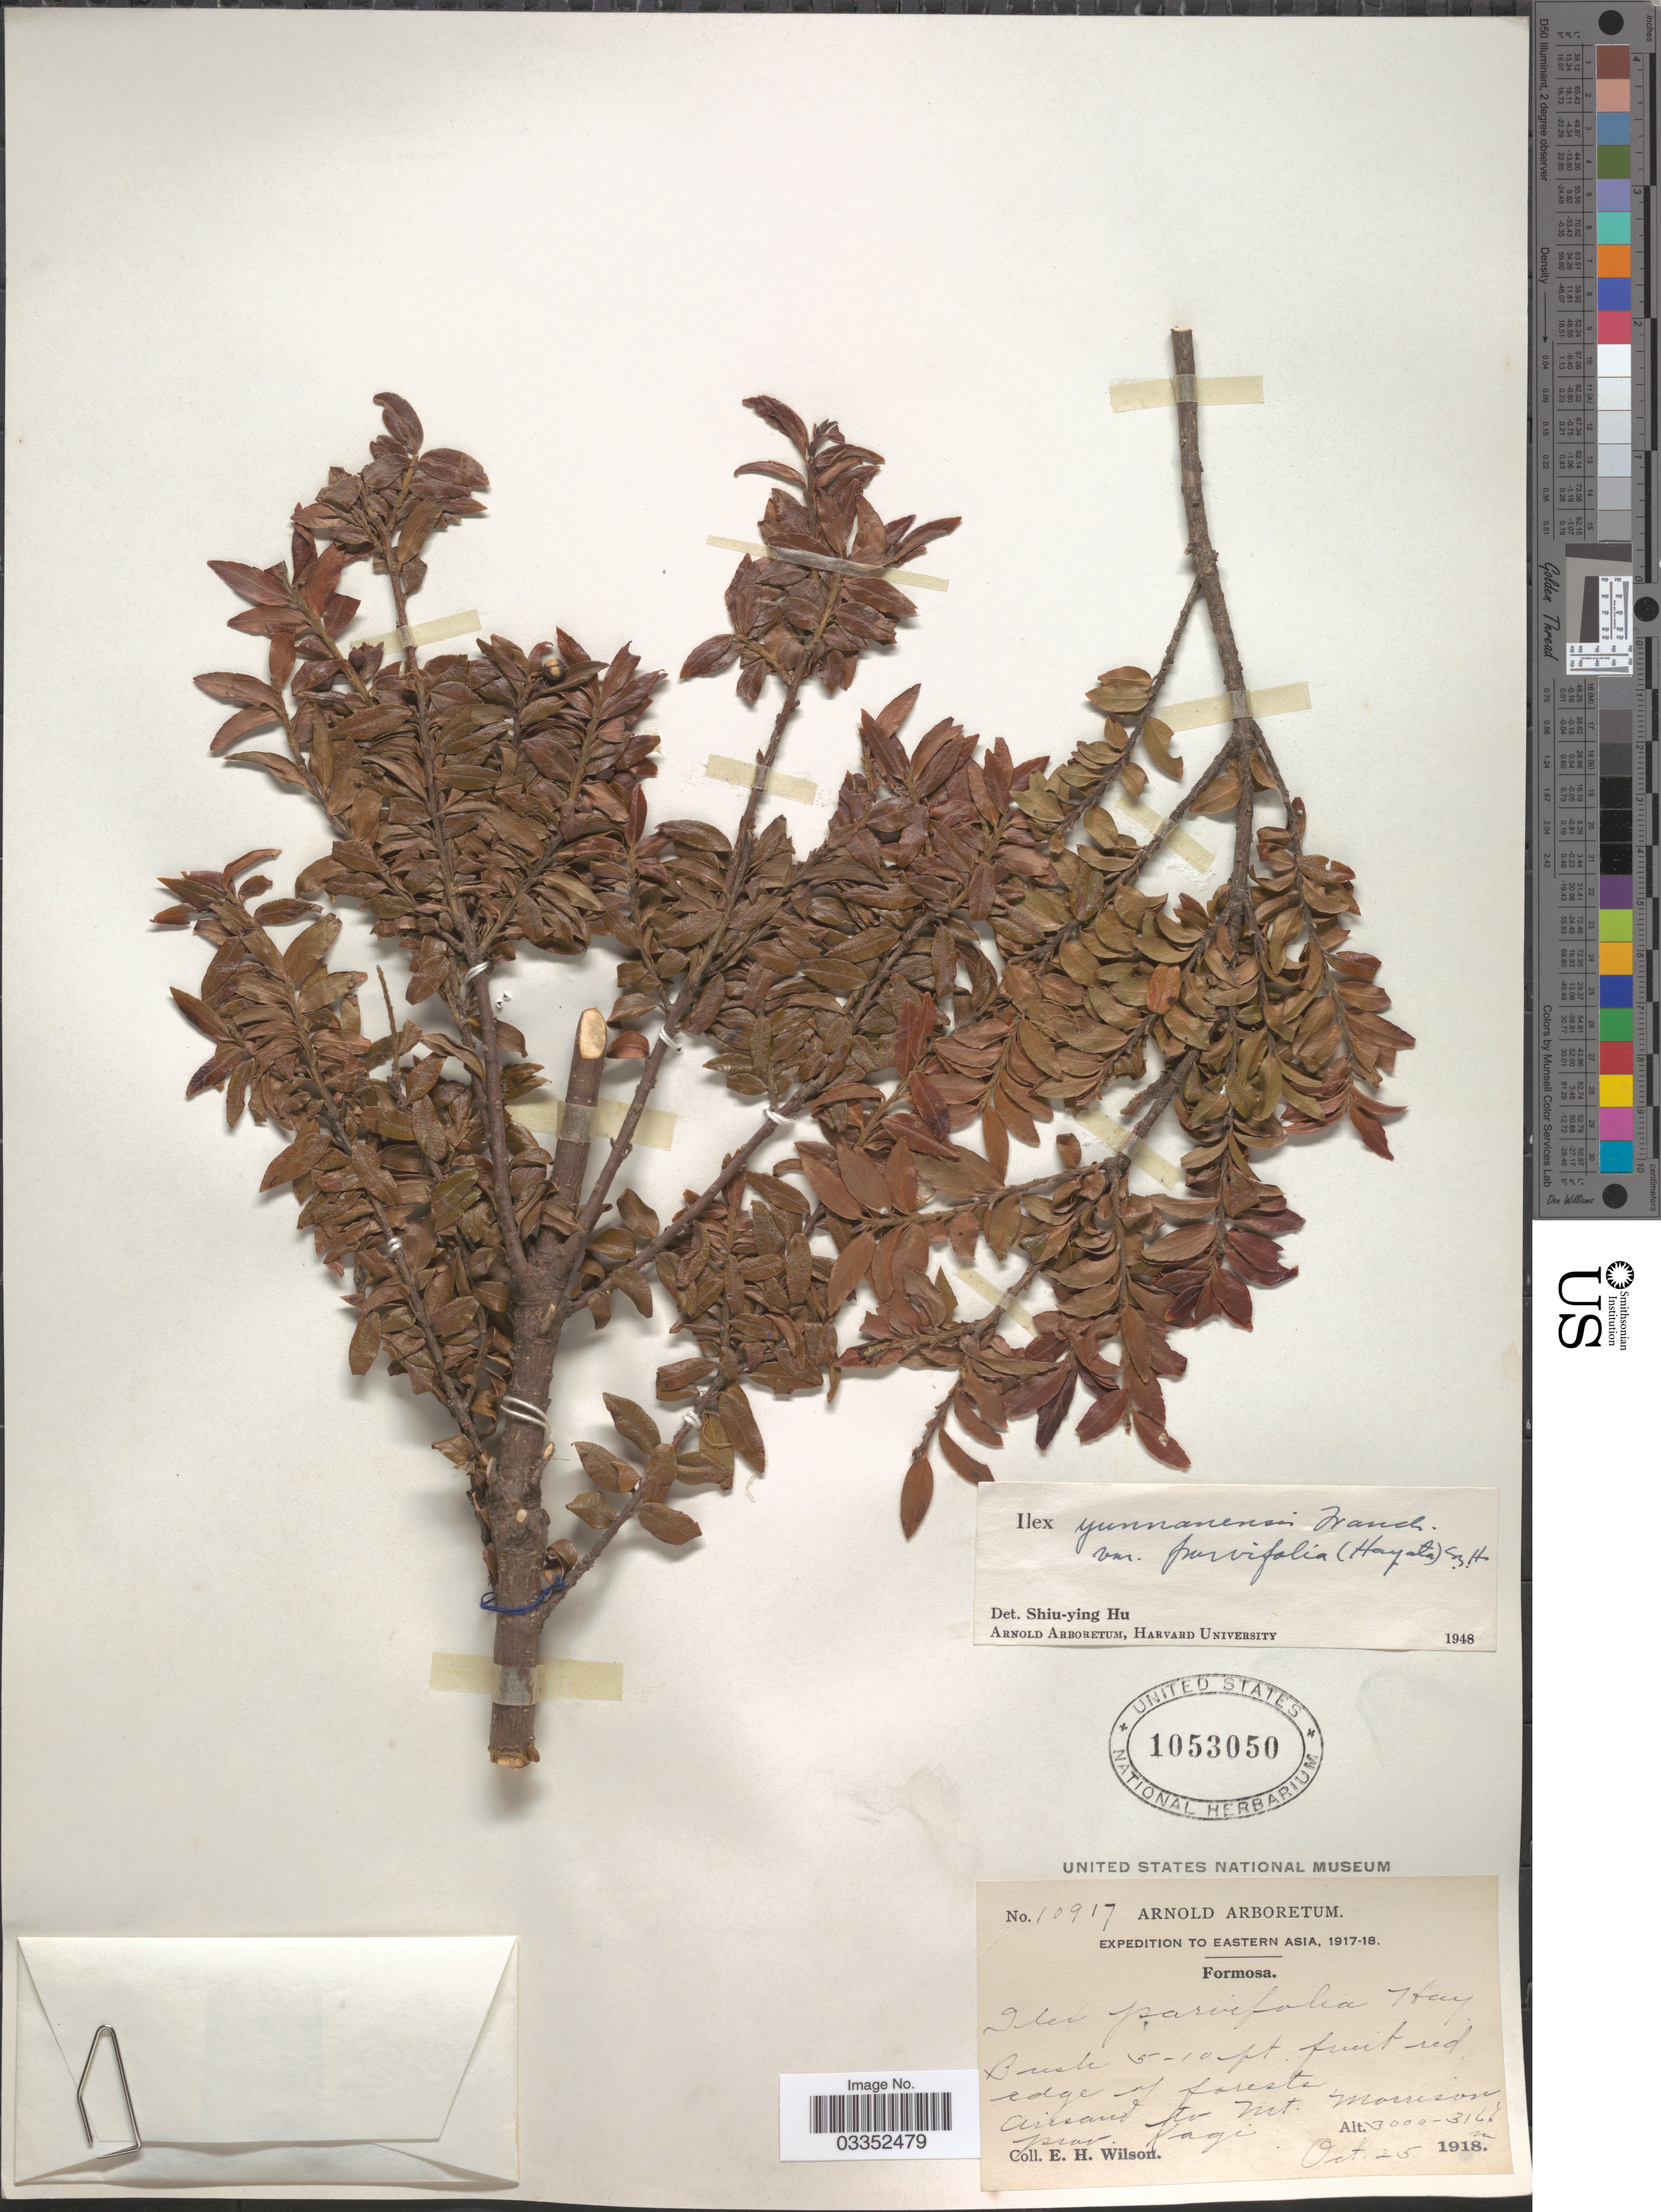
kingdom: Plantae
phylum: Tracheophyta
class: Magnoliopsida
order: Aquifoliales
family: Aquifoliaceae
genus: Ilex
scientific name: Ilex yunnanensis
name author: Franch.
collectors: E. Wilson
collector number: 10917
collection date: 1918-10-25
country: Taiwan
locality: Eastern Asia, Formosa, Arisan to Mt. Morrison, prov. Kagi.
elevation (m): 914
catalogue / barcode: US 1053050